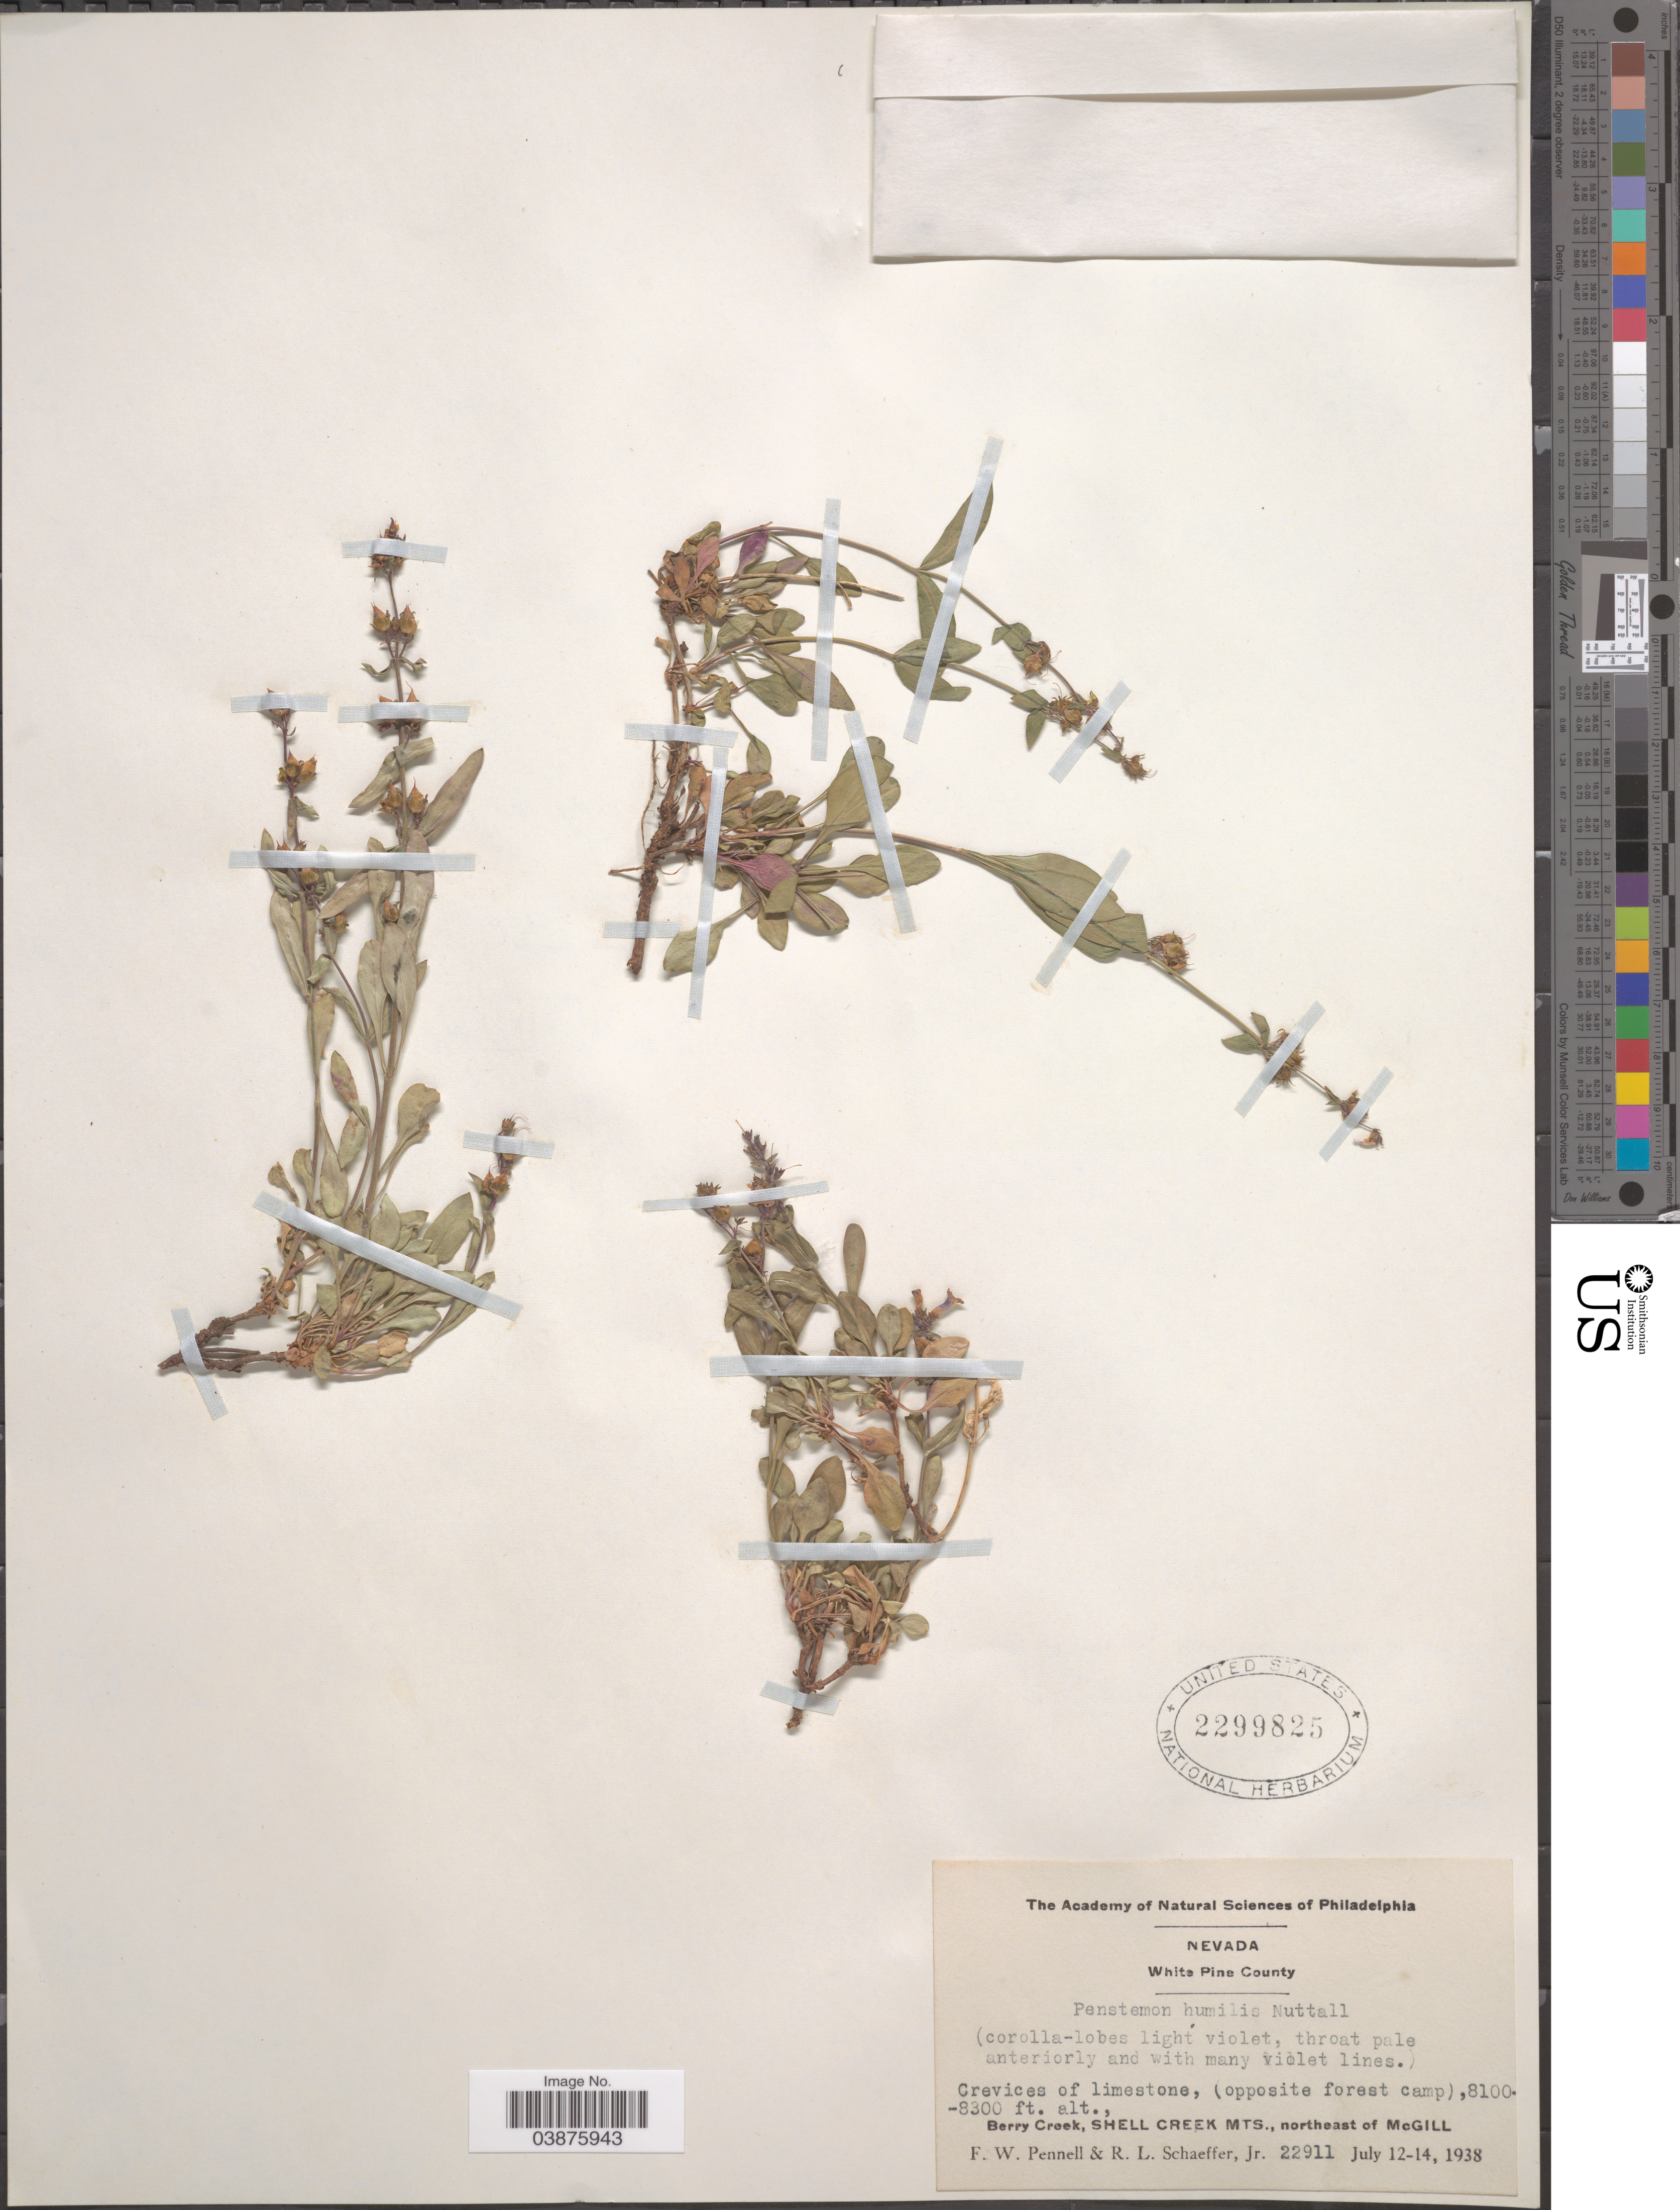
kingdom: Plantae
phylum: Tracheophyta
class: Magnoliopsida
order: Lamiales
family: Plantaginaceae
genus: Penstemon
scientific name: Penstemon humilis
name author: Nutt. ex A. Gray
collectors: F. W. Pennell & R. L. Schaeffer Jr.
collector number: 22911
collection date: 1938-07-12/1938-07-14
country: United States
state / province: Nevada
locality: White Pine County. Opposite forest camp. Berry Creek, Shell Creek Mts., northeast of McGill.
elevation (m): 2469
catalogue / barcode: US 2299825